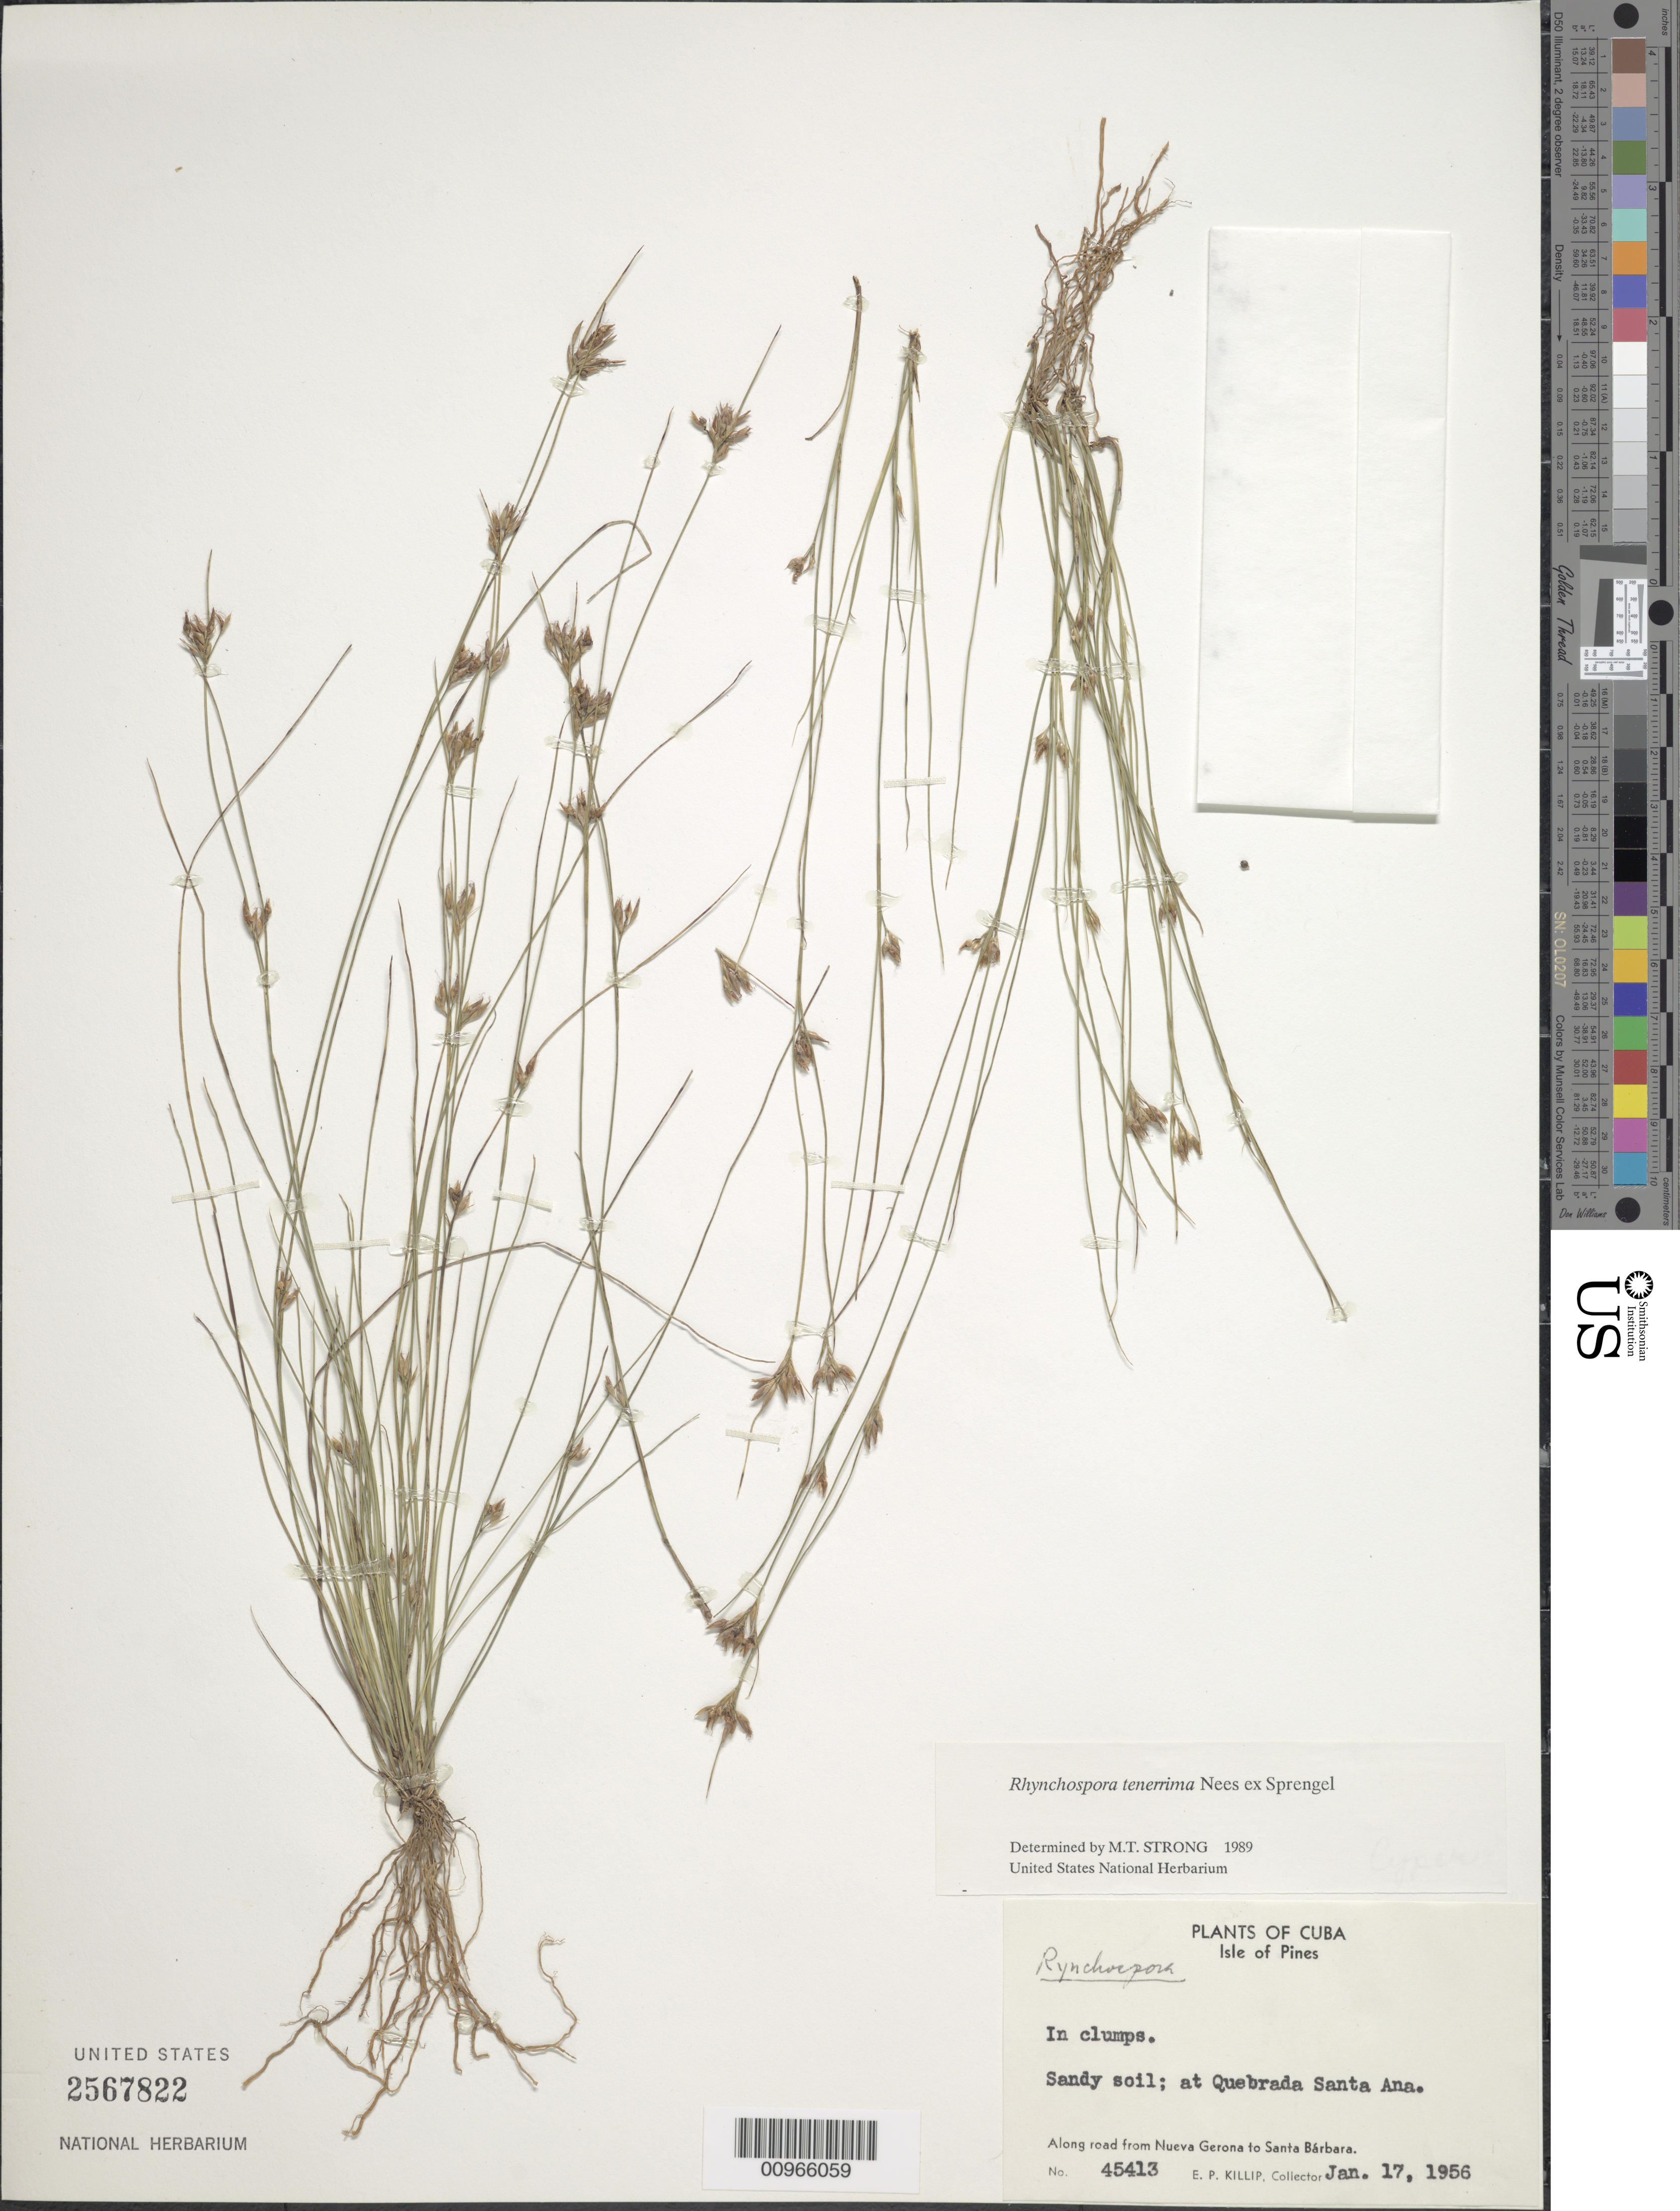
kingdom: Plantae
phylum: Tracheophyta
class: Liliopsida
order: Poales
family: Cyperaceae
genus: Rhynchospora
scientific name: Rhynchospora tenerrima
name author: Nees ex Spreng.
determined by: Strong, M. T., (US), Smithsonian Institution - National Museum of Natural History (UNITED STATES)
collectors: E. P. Killip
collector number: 45413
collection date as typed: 17 Jan 1956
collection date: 1956-01-17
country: Cuba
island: Isla de la Juventud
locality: Isle of Pines, AT Quebrada Santa Ana, along road from Nueva Gerona to Santa Bárbara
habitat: Sandy soil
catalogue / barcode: US 2567822